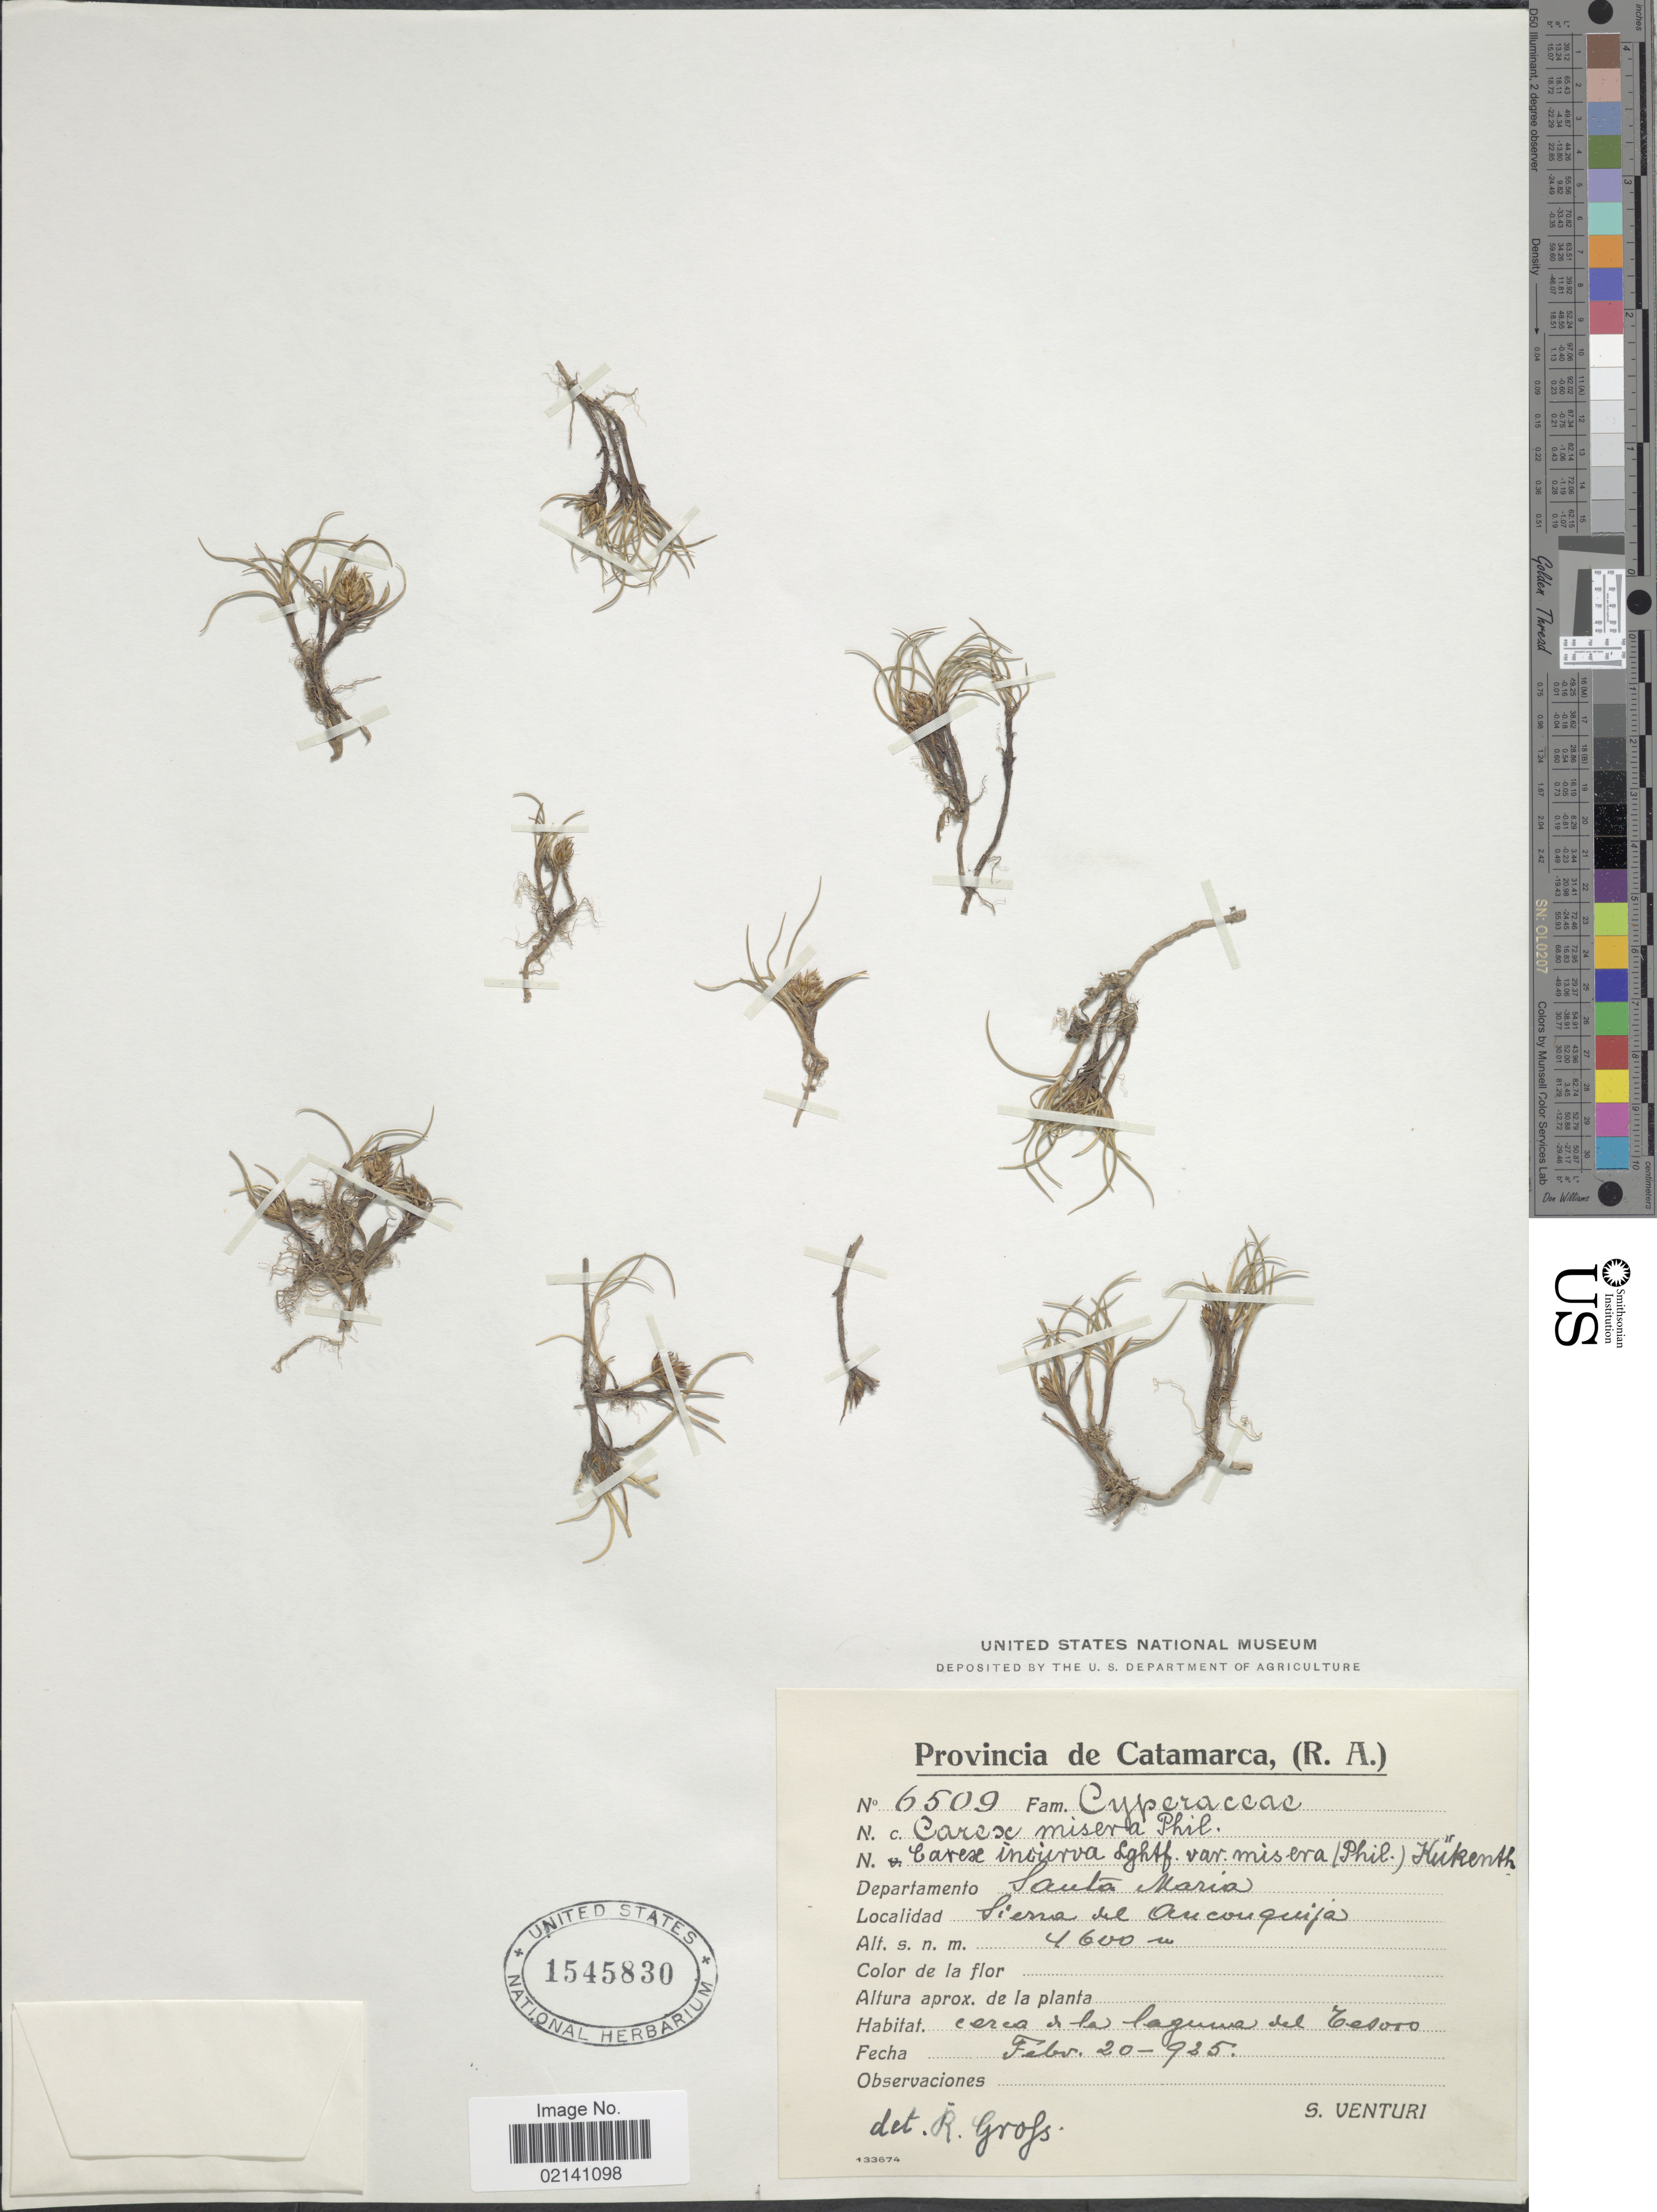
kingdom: Plantae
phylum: Tracheophyta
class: Liliopsida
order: Poales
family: Cyperaceae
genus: Carex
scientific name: Carex melanocystis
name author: É. Desv.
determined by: Jimnéz-Mejias, Pedro, (UPOS), Universidad Pablo de Olavide (SPAIN)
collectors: S. Venturi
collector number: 6509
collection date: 1925-02-20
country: Argentina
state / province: Catamarca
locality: Provincia de Catamarca (R.A.), Departamento Santa Maria, Sierra del Aconquija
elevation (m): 4600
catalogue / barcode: US 1545830